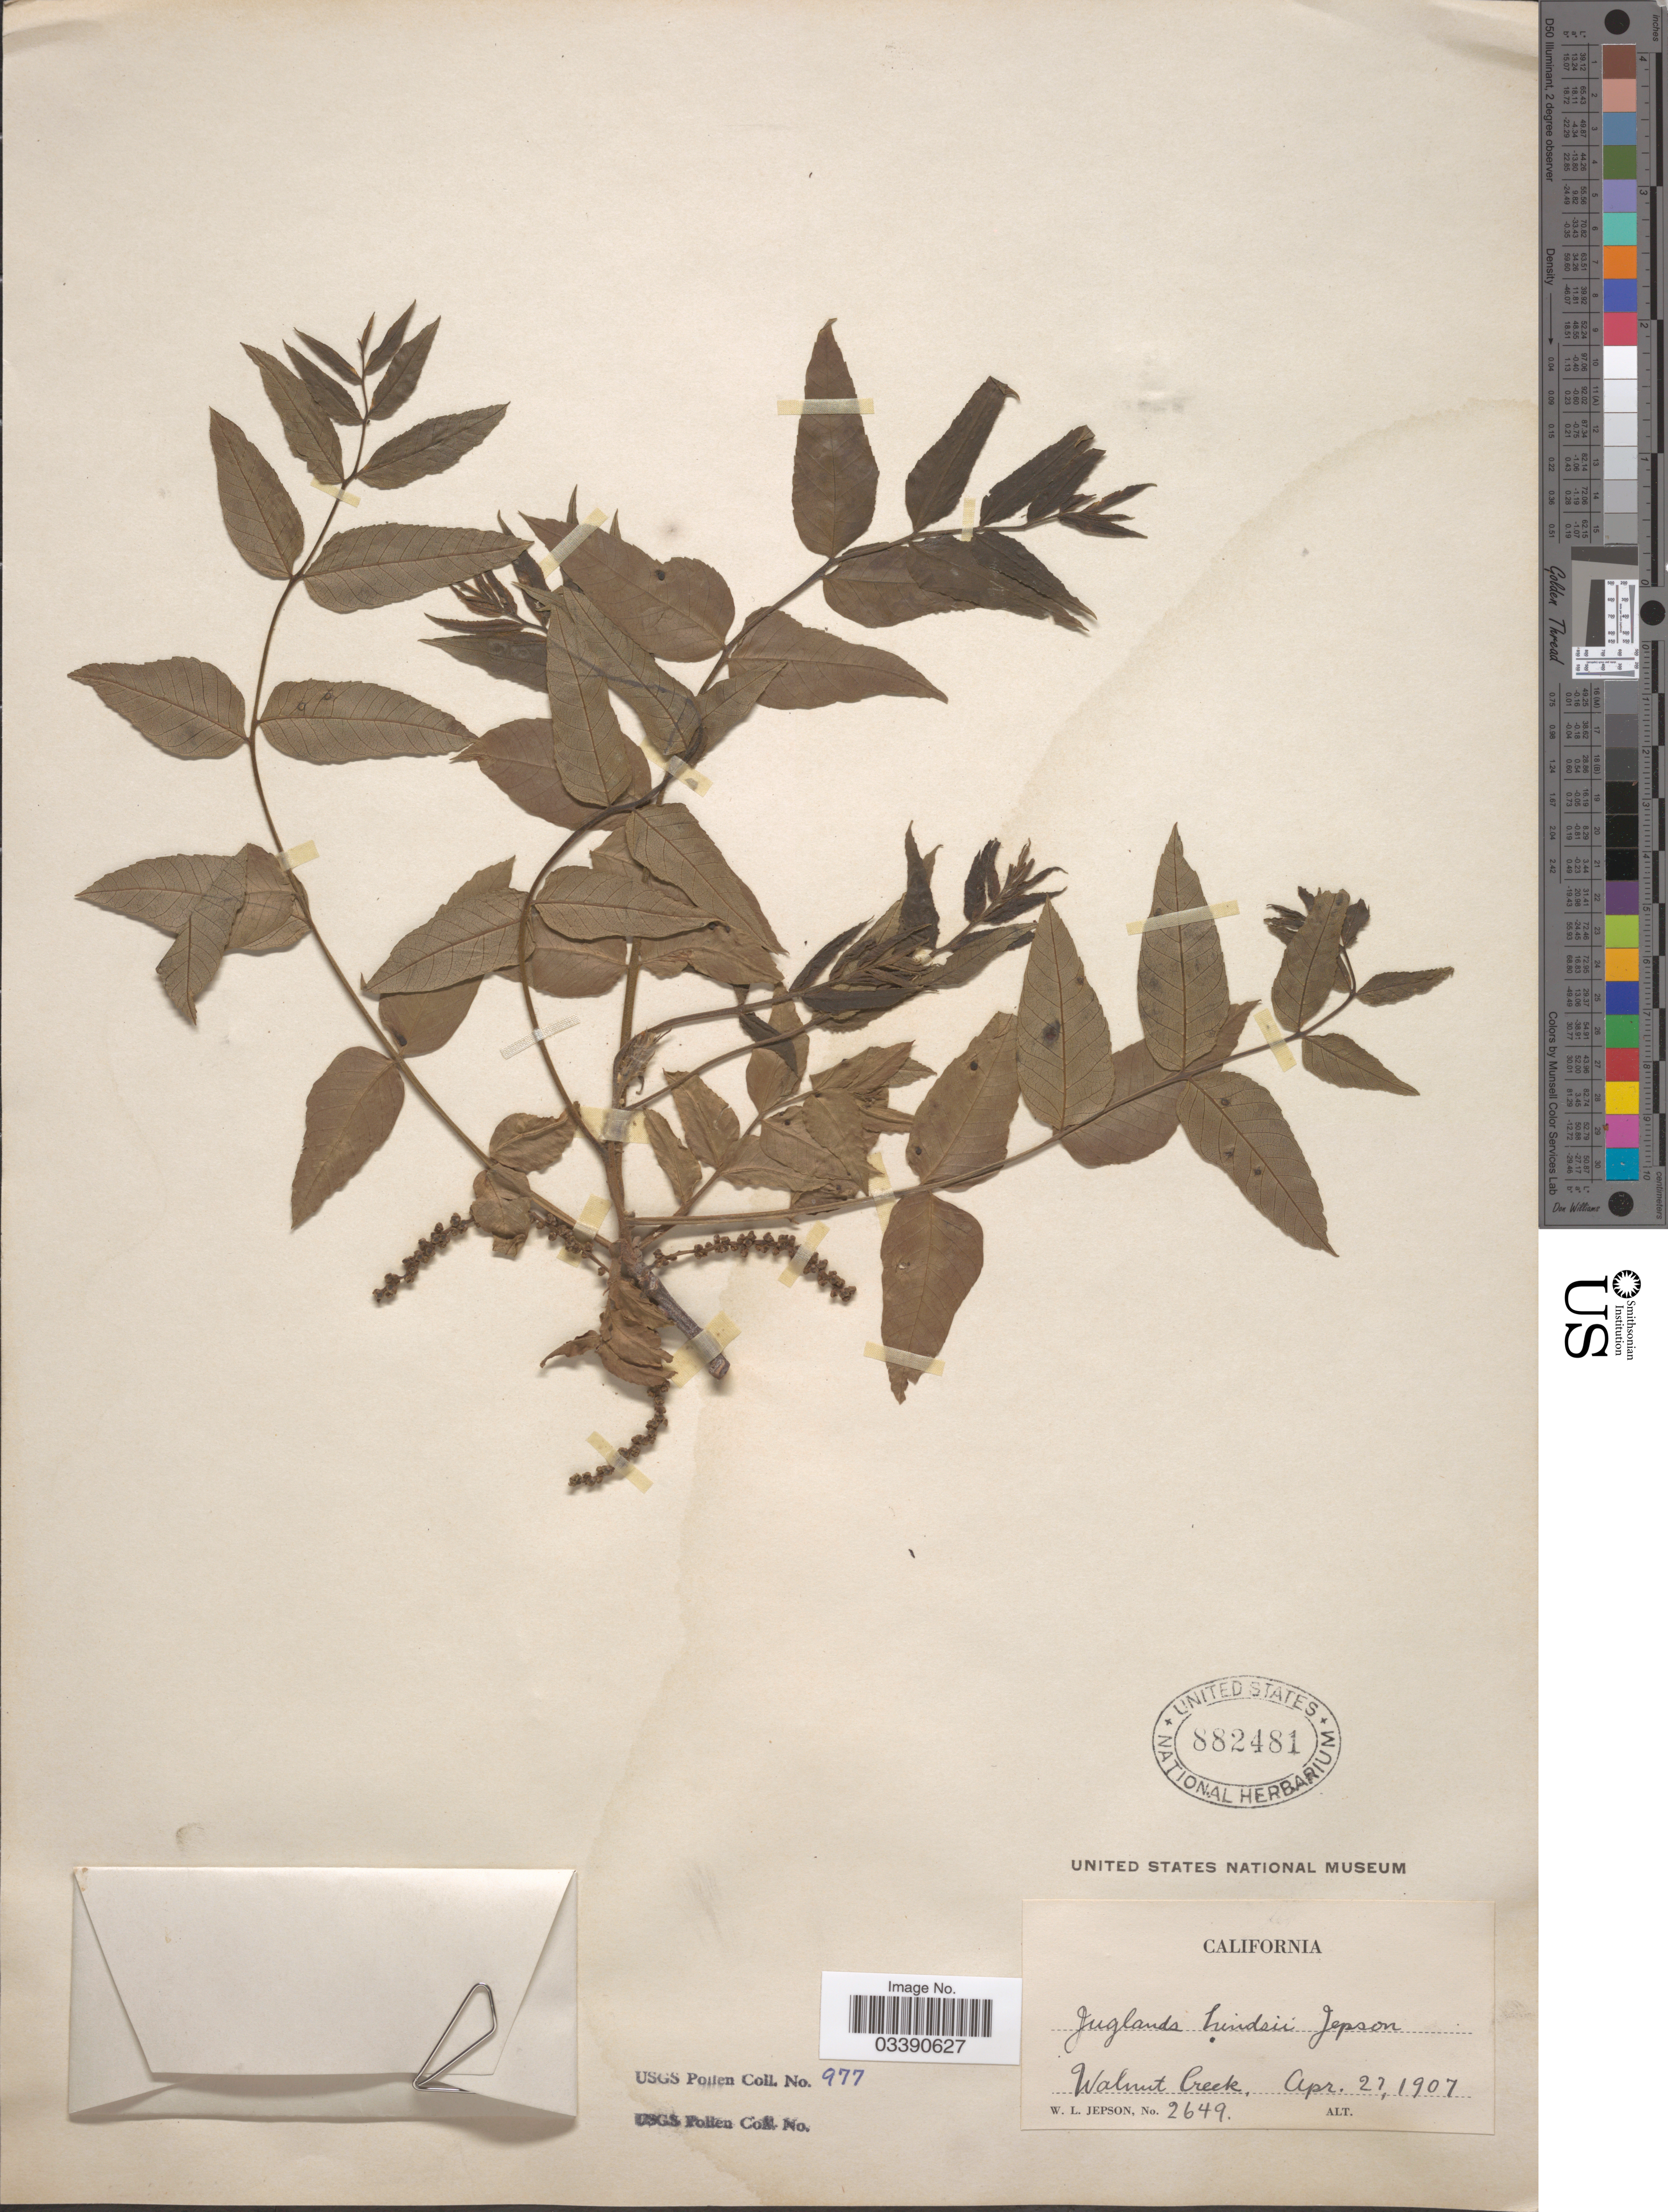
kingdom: Plantae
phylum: Tracheophyta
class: Magnoliopsida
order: Fagales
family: Juglandaceae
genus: Juglans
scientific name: Juglans hindsii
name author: (Jeps.) Jeps. ex R.E. Sm.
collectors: W. L. Jepson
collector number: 2649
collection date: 1907-04-27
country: United States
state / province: California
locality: Walnut Creek.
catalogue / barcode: US 882481